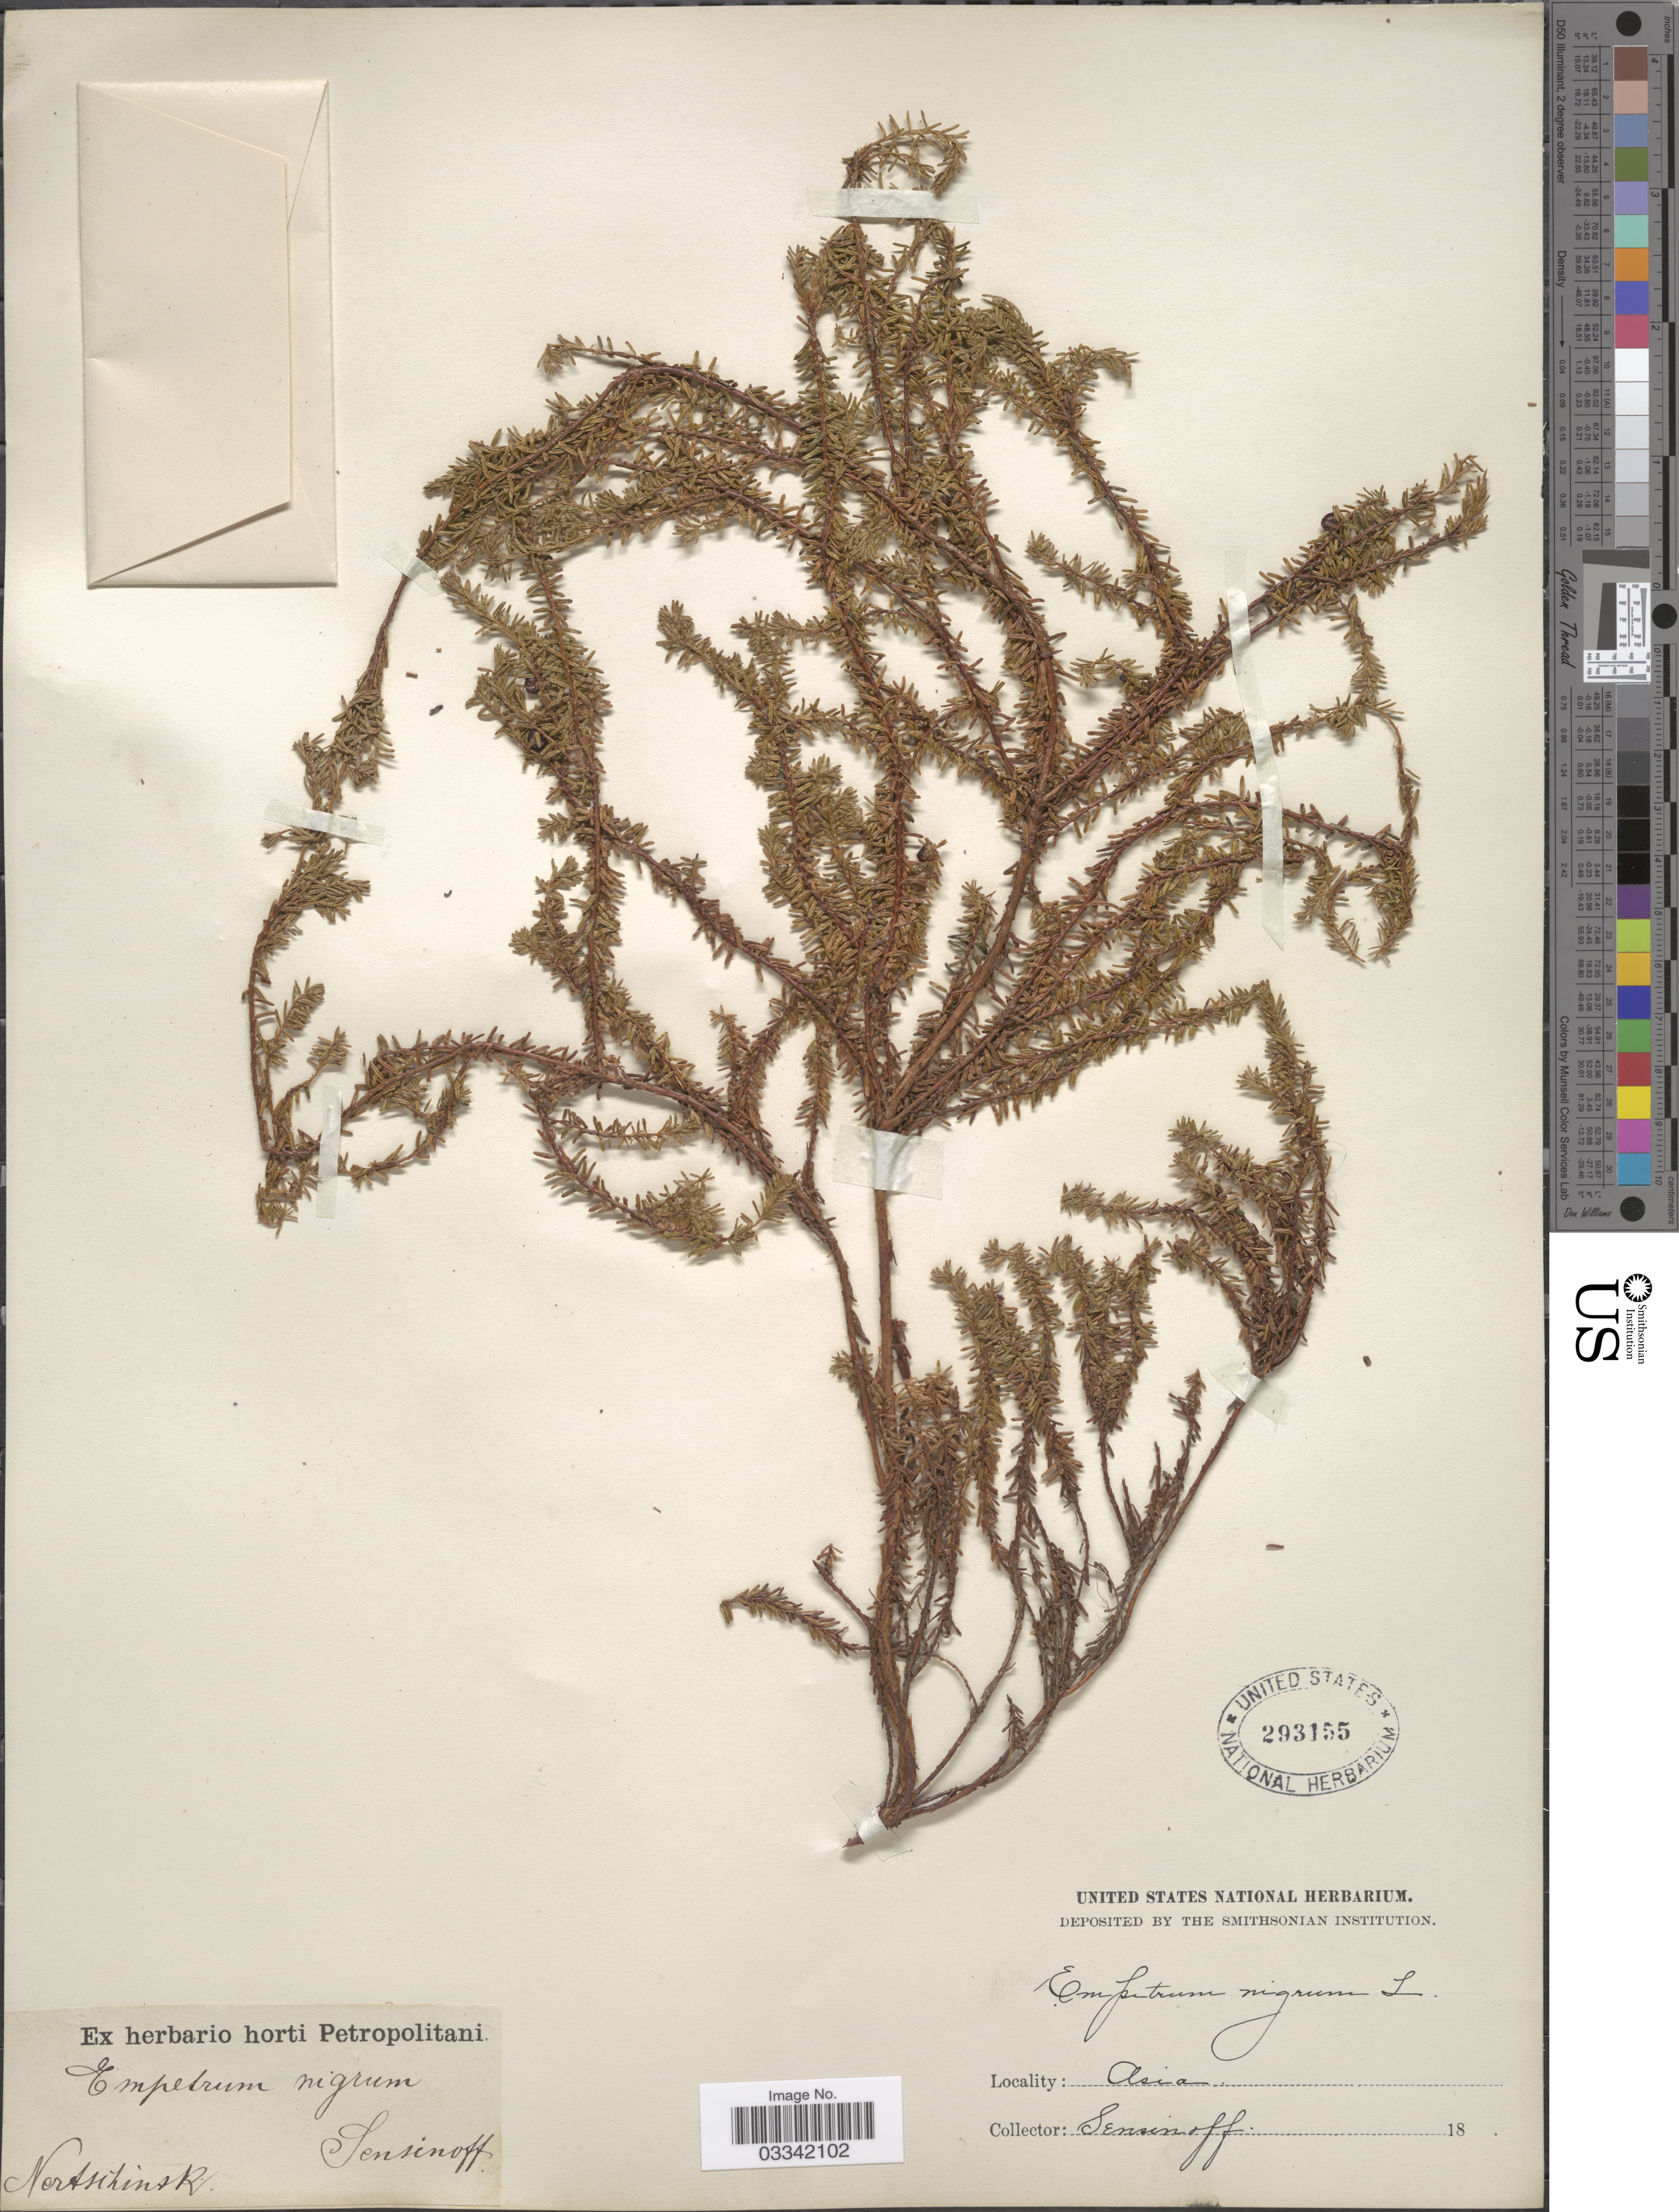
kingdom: Plantae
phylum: Tracheophyta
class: Magnoliopsida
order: Ericales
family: Ericaceae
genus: Empetrum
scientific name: Empetrum nigrum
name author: L.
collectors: Sensinoff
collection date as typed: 18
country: Russian Federation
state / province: Zabaykalsky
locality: Asia, Nertschinsk.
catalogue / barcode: US 293155